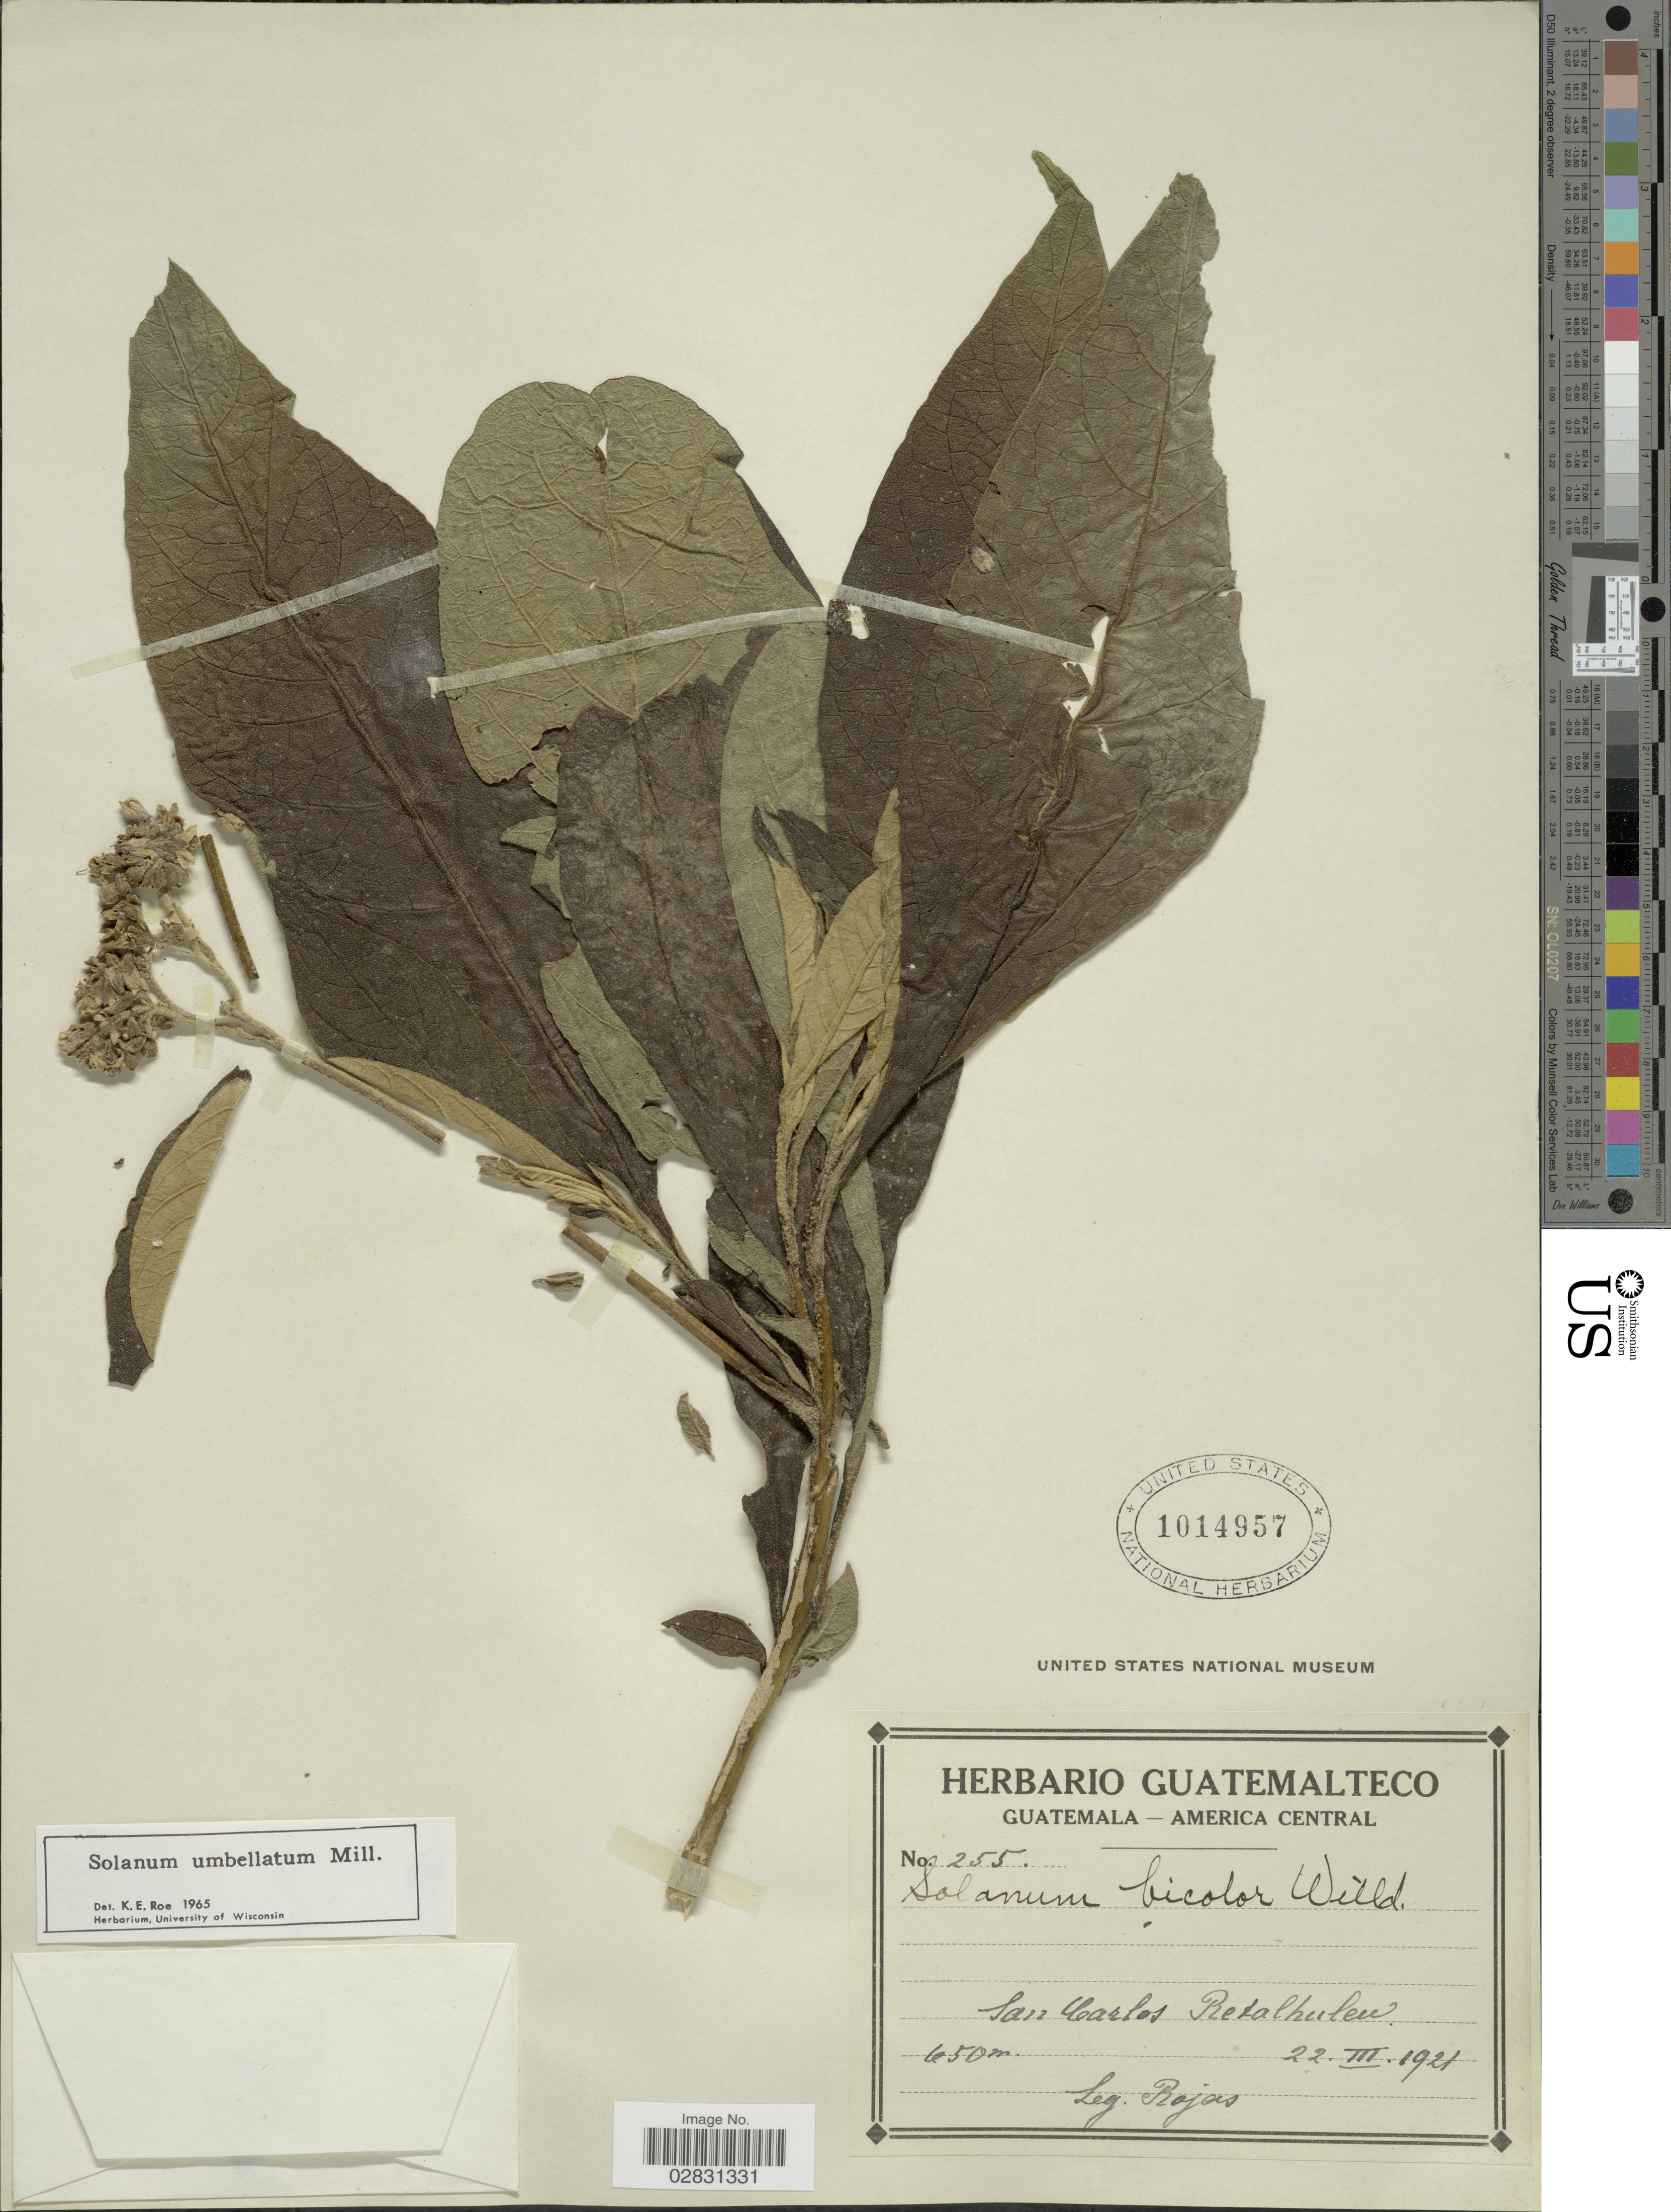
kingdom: Plantae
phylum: Tracheophyta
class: Magnoliopsida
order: Solanales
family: Solanaceae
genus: Solanum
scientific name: Solanum umbellatum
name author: Mill.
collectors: Rojas, --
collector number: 255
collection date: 1921-03-22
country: Guatemala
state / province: Retalhuleu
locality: San Carlos.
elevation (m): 650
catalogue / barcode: US 1014957